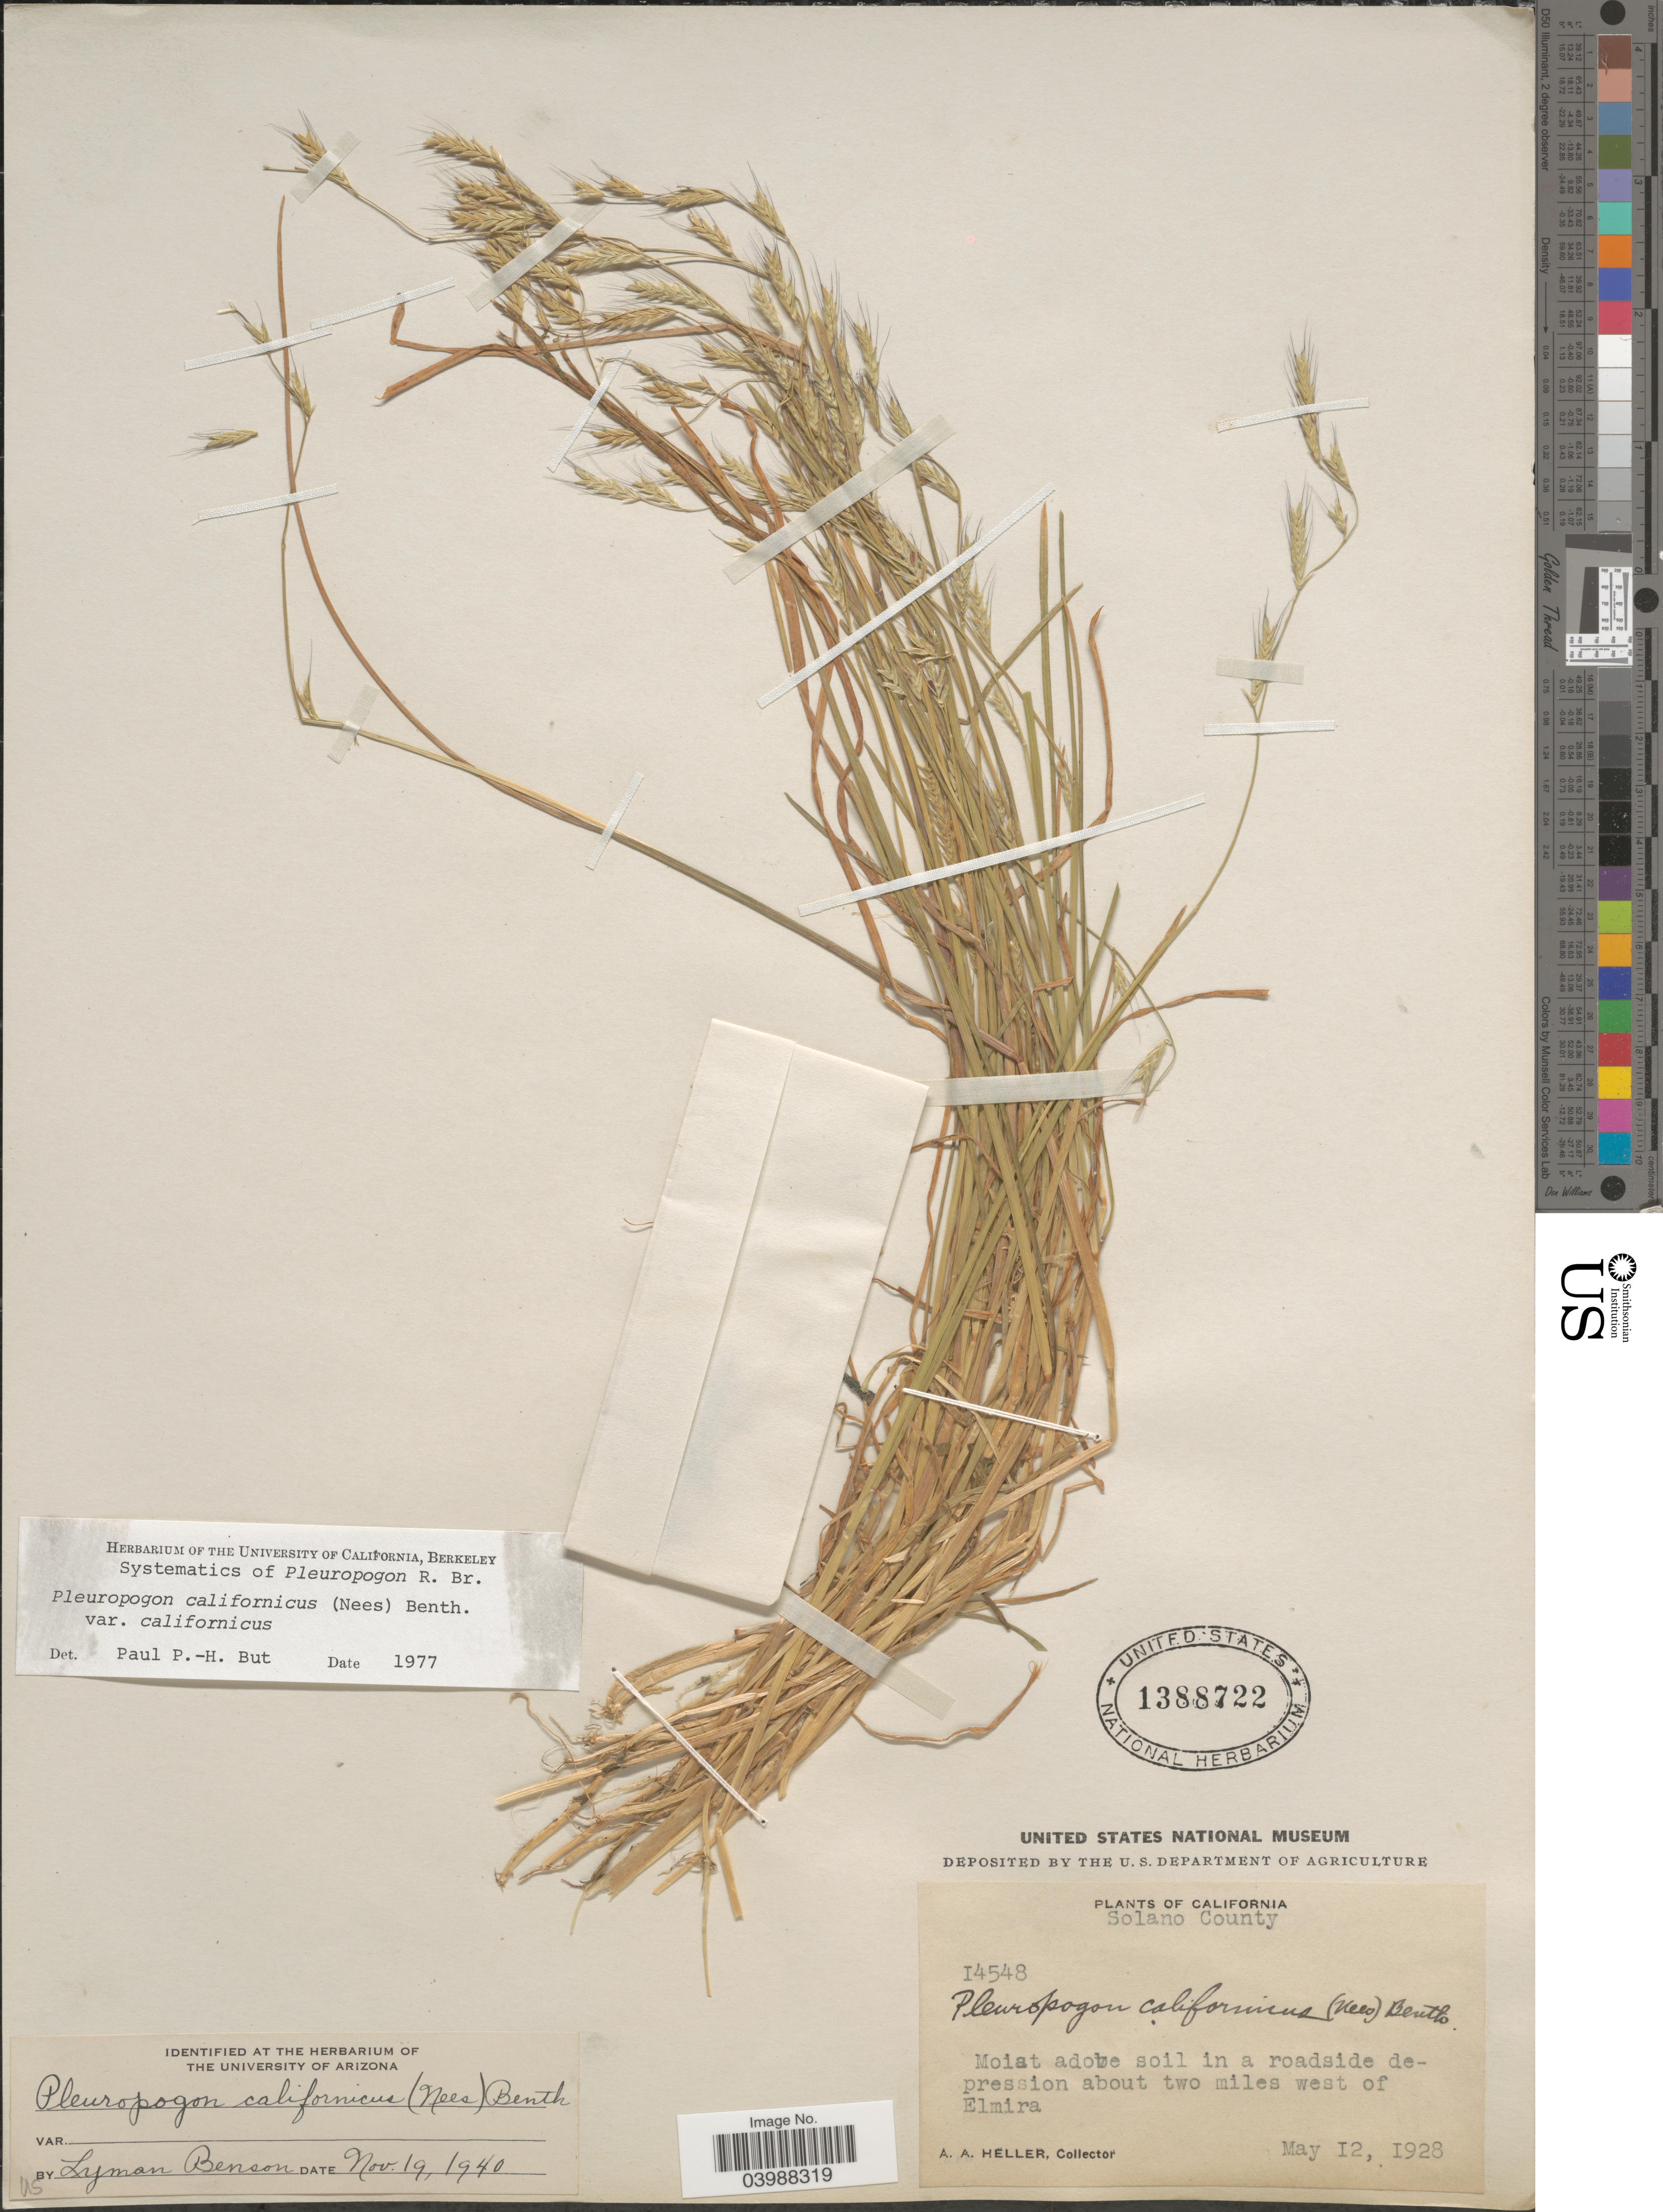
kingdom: Plantae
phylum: Tracheophyta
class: Liliopsida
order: Poales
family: Poaceae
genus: Pleuropogon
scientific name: Pleuropogon californicus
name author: (Nees) Benth. ex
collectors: A. A. Heller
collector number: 14548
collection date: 1928-05-12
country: United States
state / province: California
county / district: Solano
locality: Solano County. About two miles west of Elmira.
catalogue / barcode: US 1388722